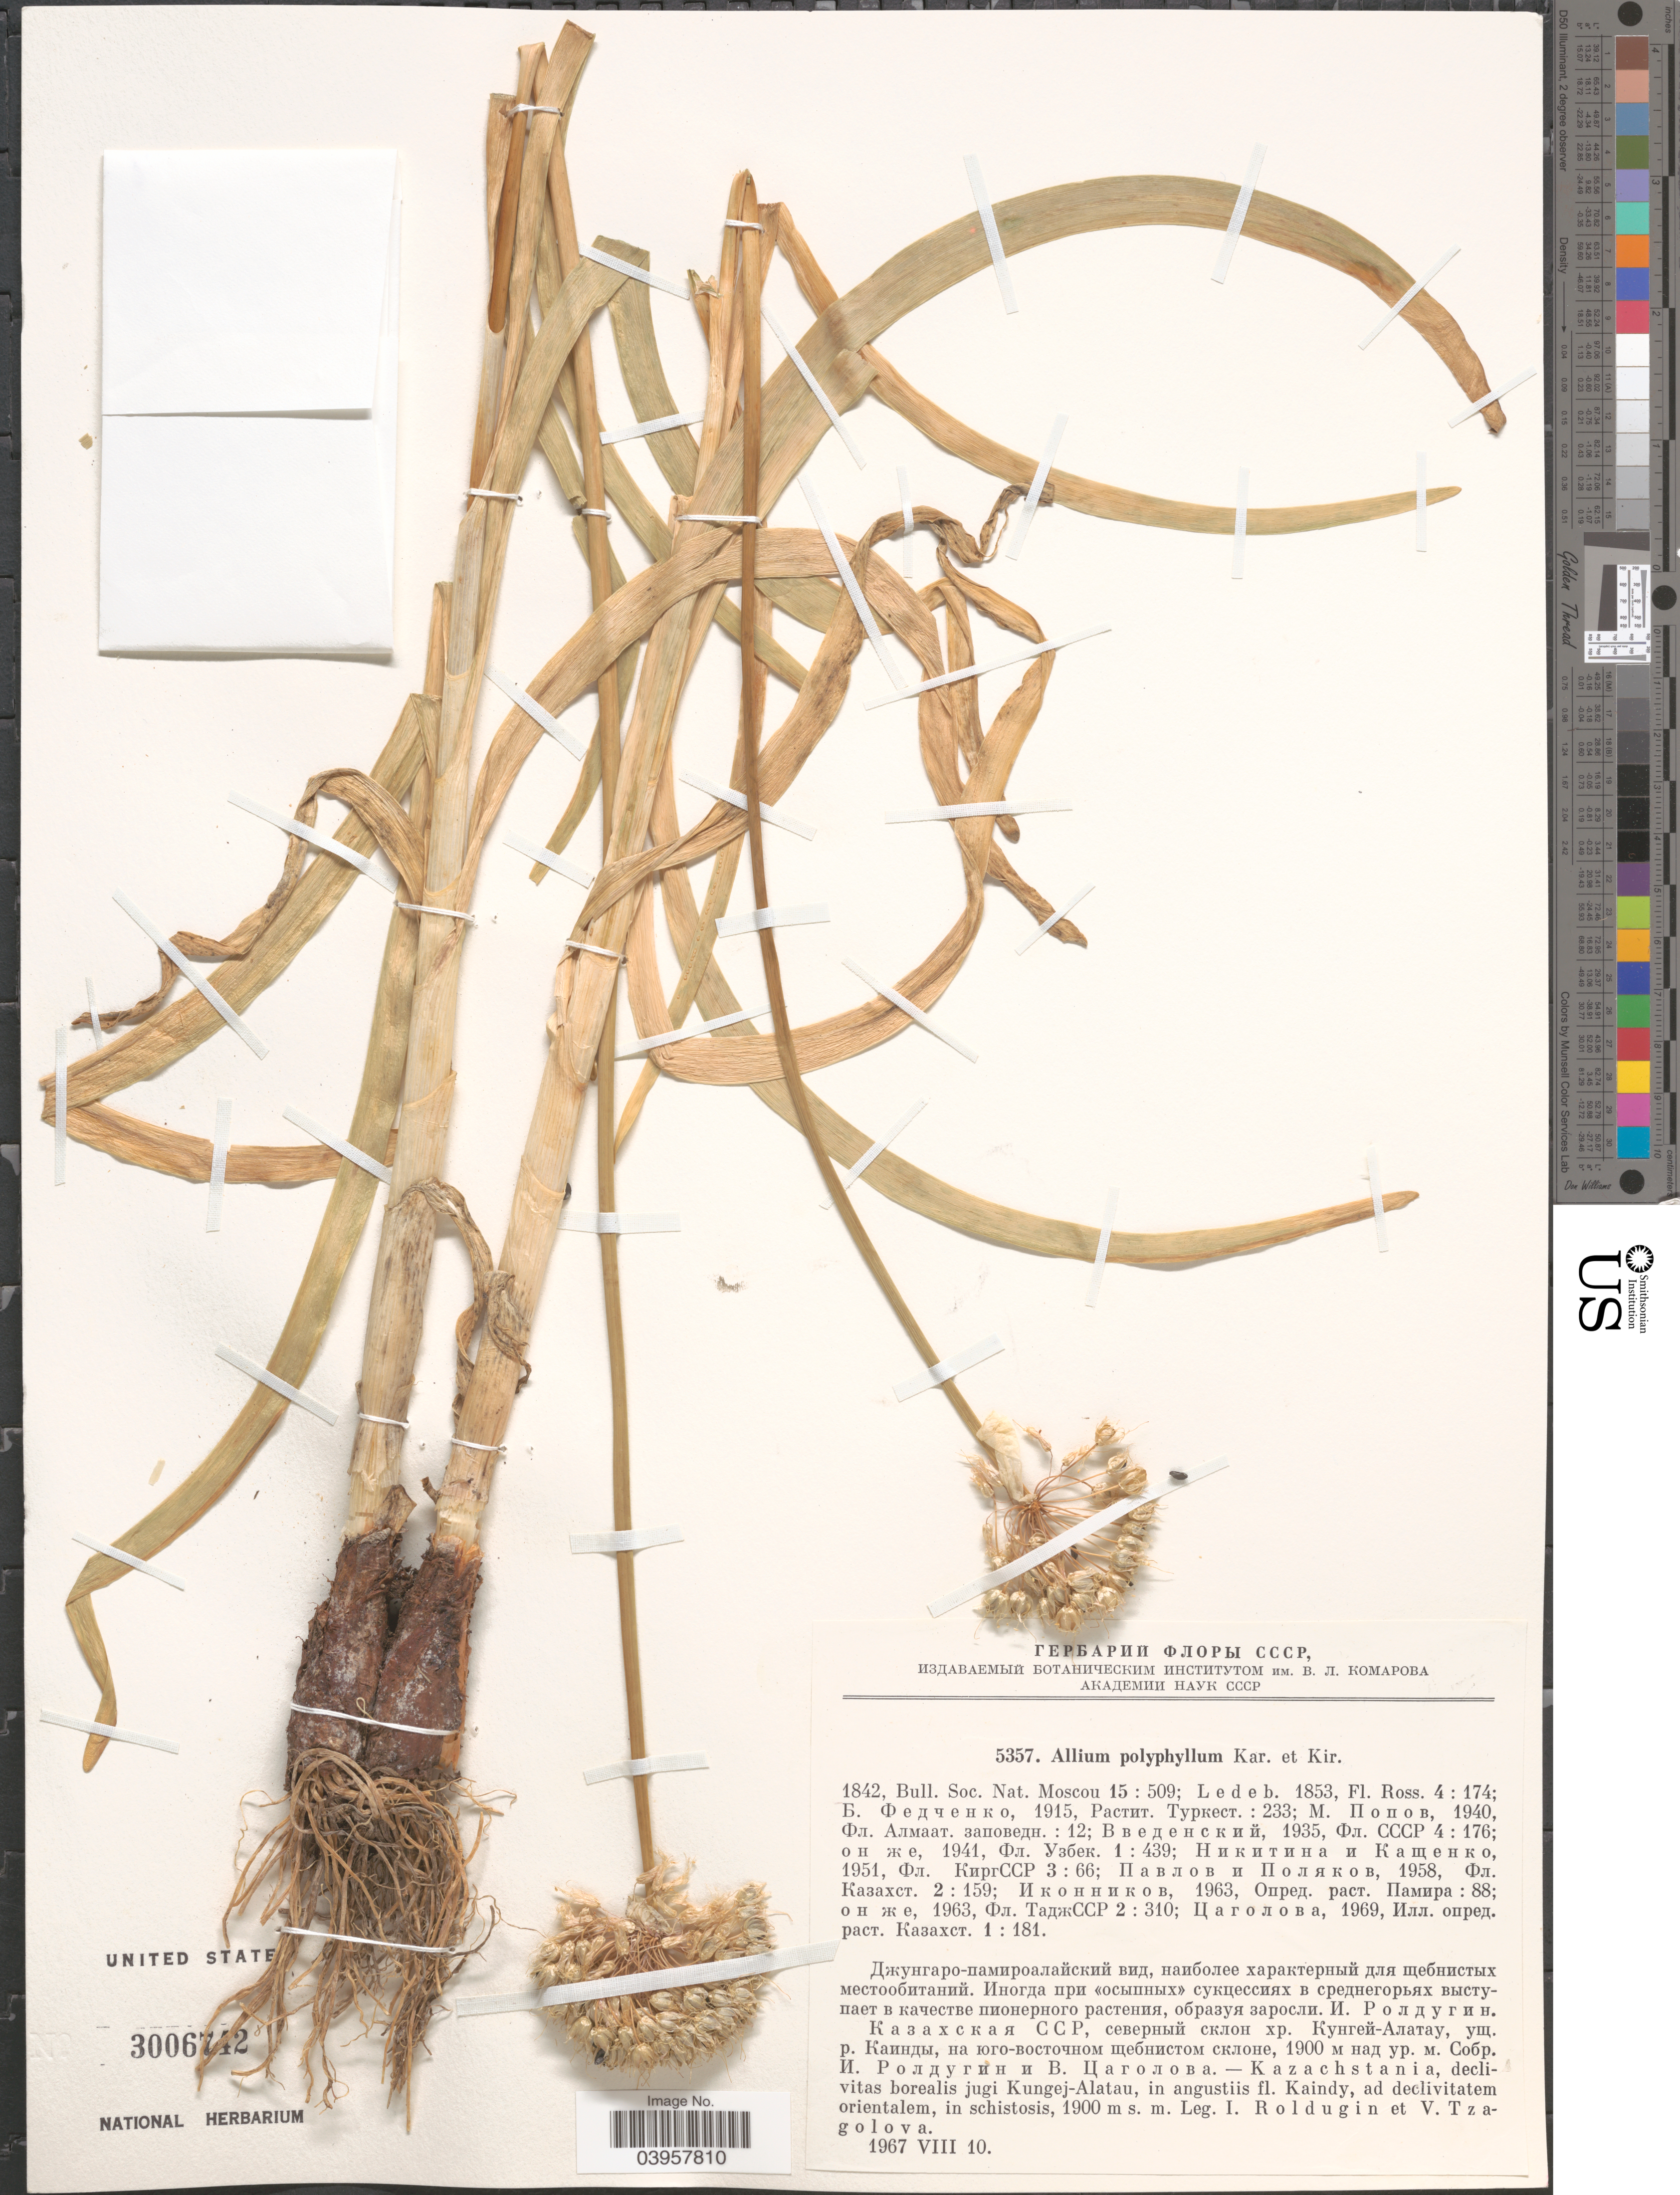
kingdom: Plantae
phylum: Tracheophyta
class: Liliopsida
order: Asparagales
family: Amaryllidaceae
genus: Allium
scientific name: Allium polyphyllum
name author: Kar. & Kir.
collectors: I. Roldugin & V. Tzagolova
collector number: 5357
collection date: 1967-08-10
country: Kazakhstan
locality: Kazachstania, declivitas borealis jugi Kungej-Alatau, in angustiss fl. Kaindy, ad declivitatem orientalem.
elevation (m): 1900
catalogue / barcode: US 3006742